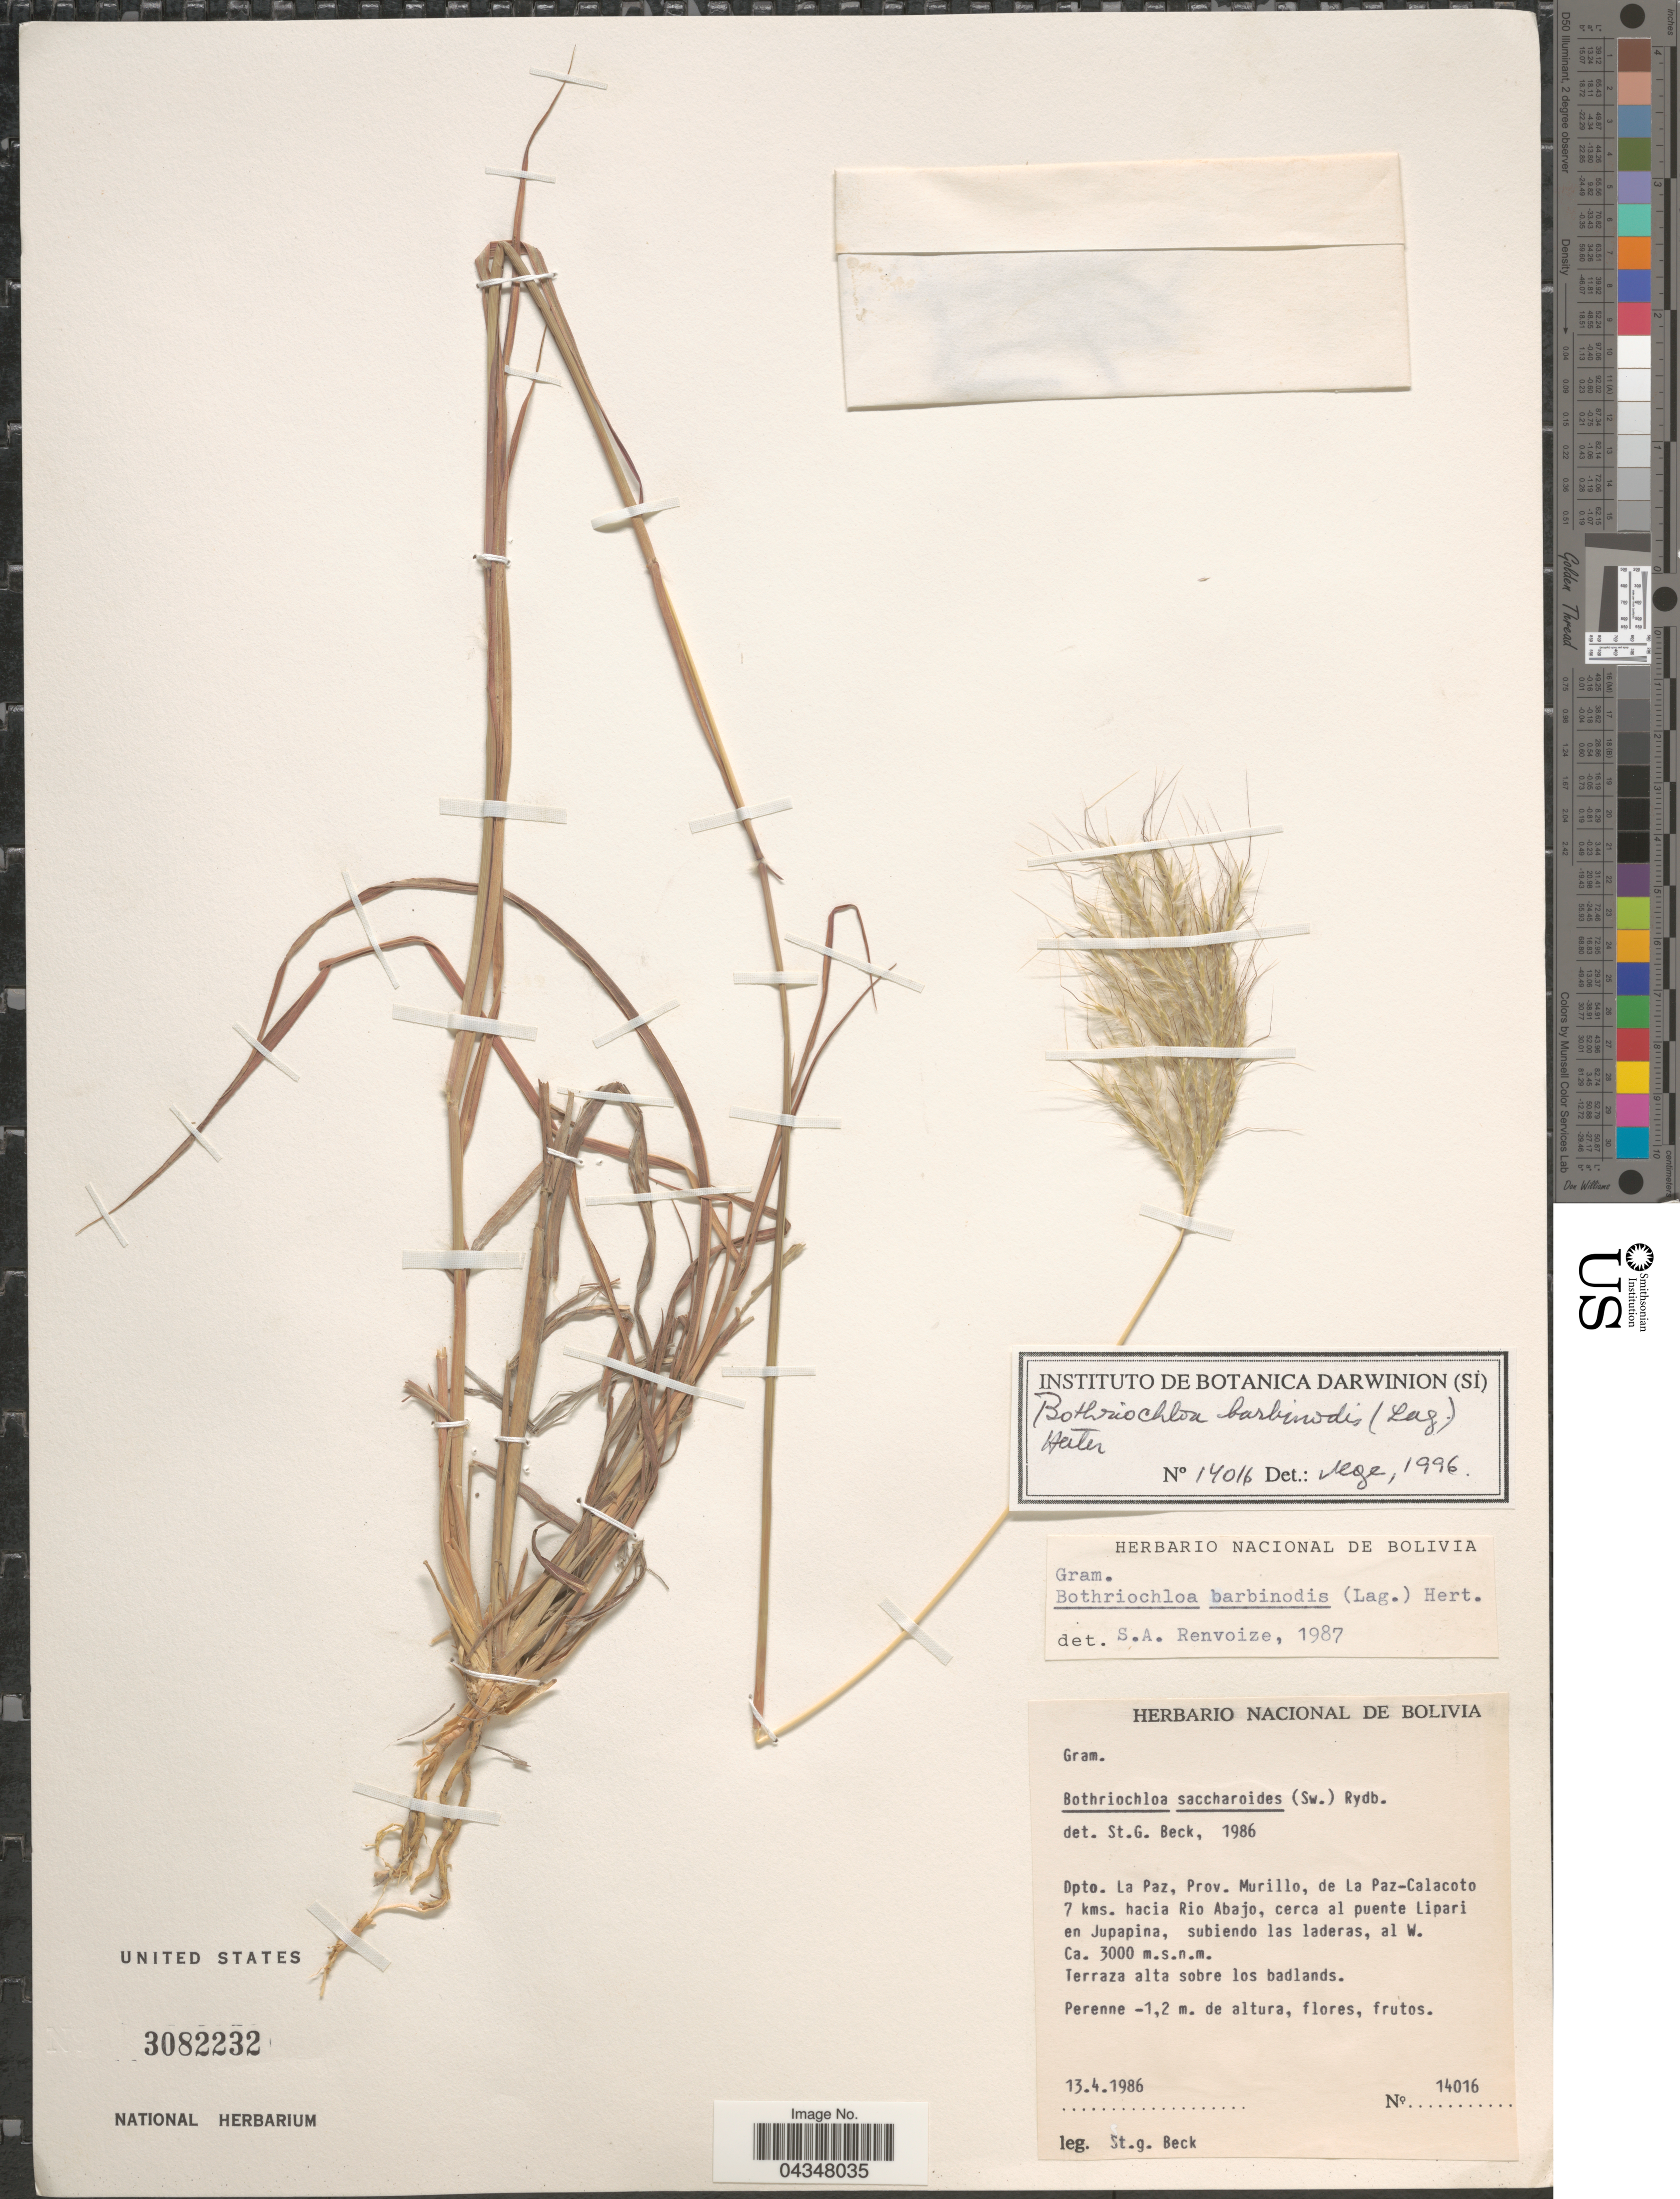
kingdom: Plantae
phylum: Tracheophyta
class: Liliopsida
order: Poales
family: Poaceae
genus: Bothriochloa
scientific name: Bothriochloa barbinodis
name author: (Lag.) Herter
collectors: S. G. Beck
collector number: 14016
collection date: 1986-04-13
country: Bolivia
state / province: La Paz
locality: Dpto. La Paz, Prov. Murillo, de La Paz-Calacoto 7 kms. hacia Rio Abajo, cerca al puente Lipari en Jupapina, subiendo las laderas, al W.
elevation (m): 3000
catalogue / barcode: US 3082232